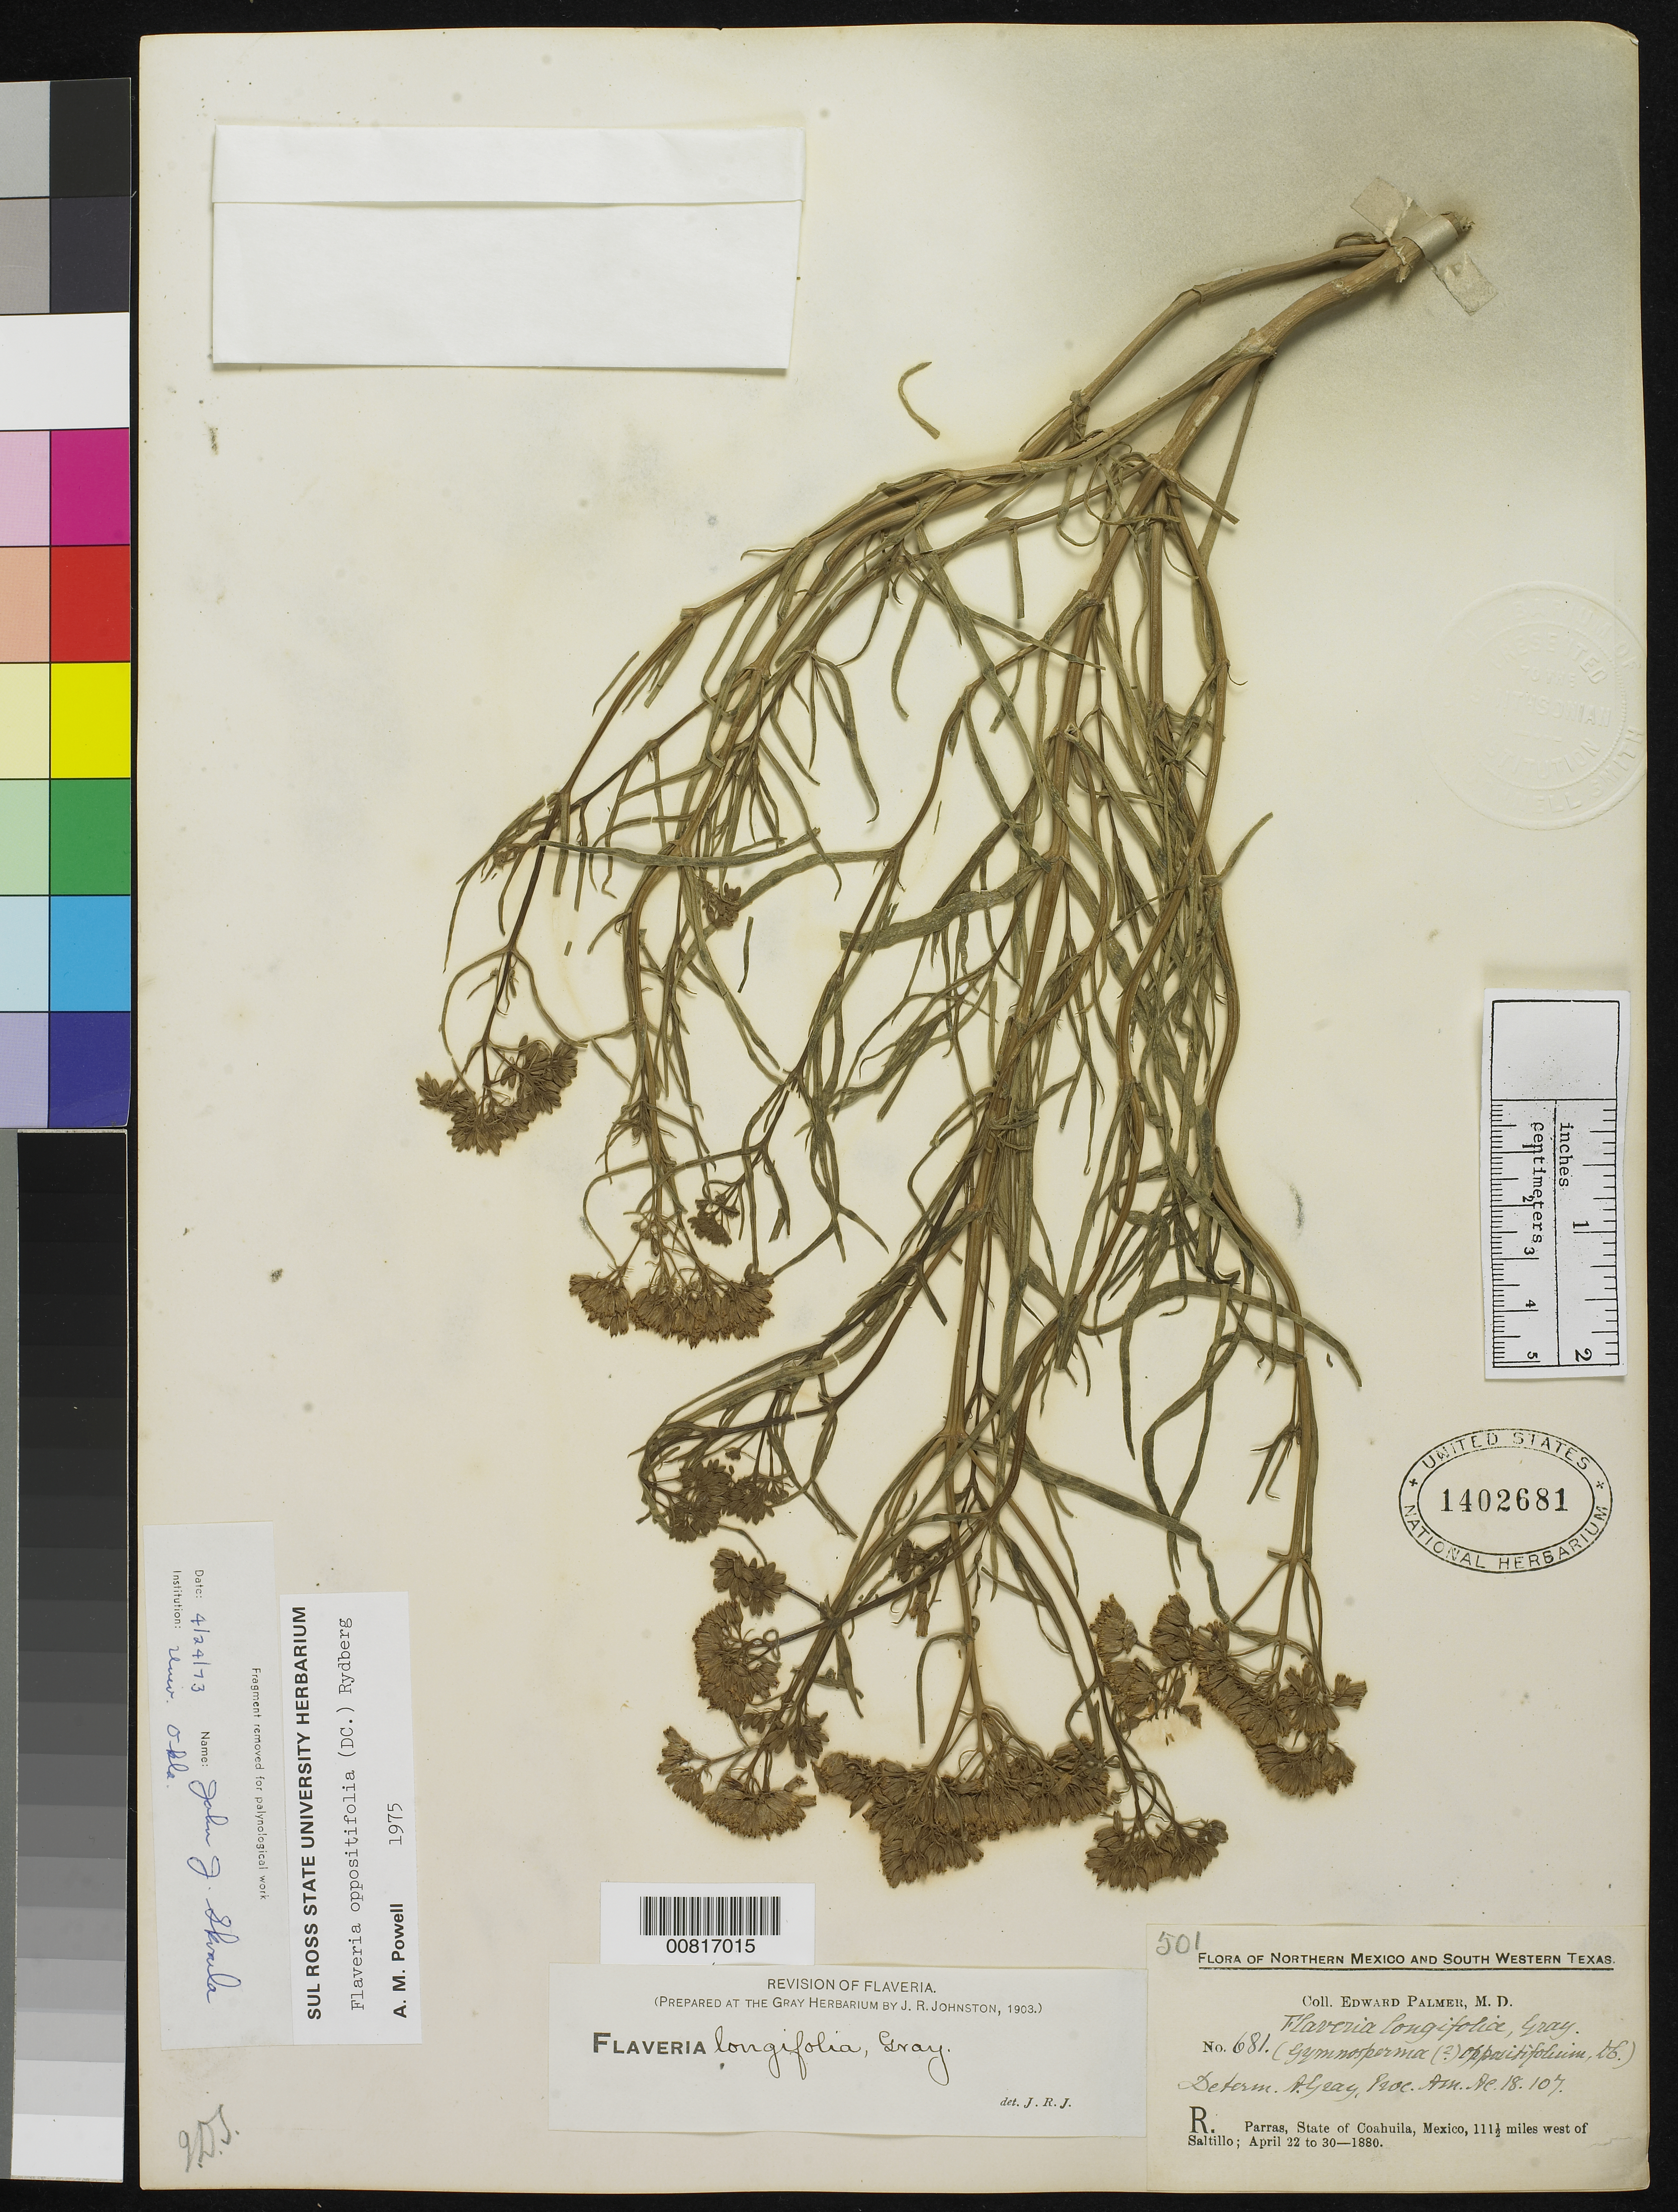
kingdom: Plantae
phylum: Tracheophyta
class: Magnoliopsida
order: Asterales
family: Asteraceae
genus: Flaveria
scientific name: Flaveria oppositifolia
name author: Rydb.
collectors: E. Palmer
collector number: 681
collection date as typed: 22 Apr 1880 to 30 Apr 1880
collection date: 1880-04-22/1880-04-30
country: Mexico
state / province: Coahuila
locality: R. Parras, Coahuila, 111½ miles west of Saltillo.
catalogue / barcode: US 1402681